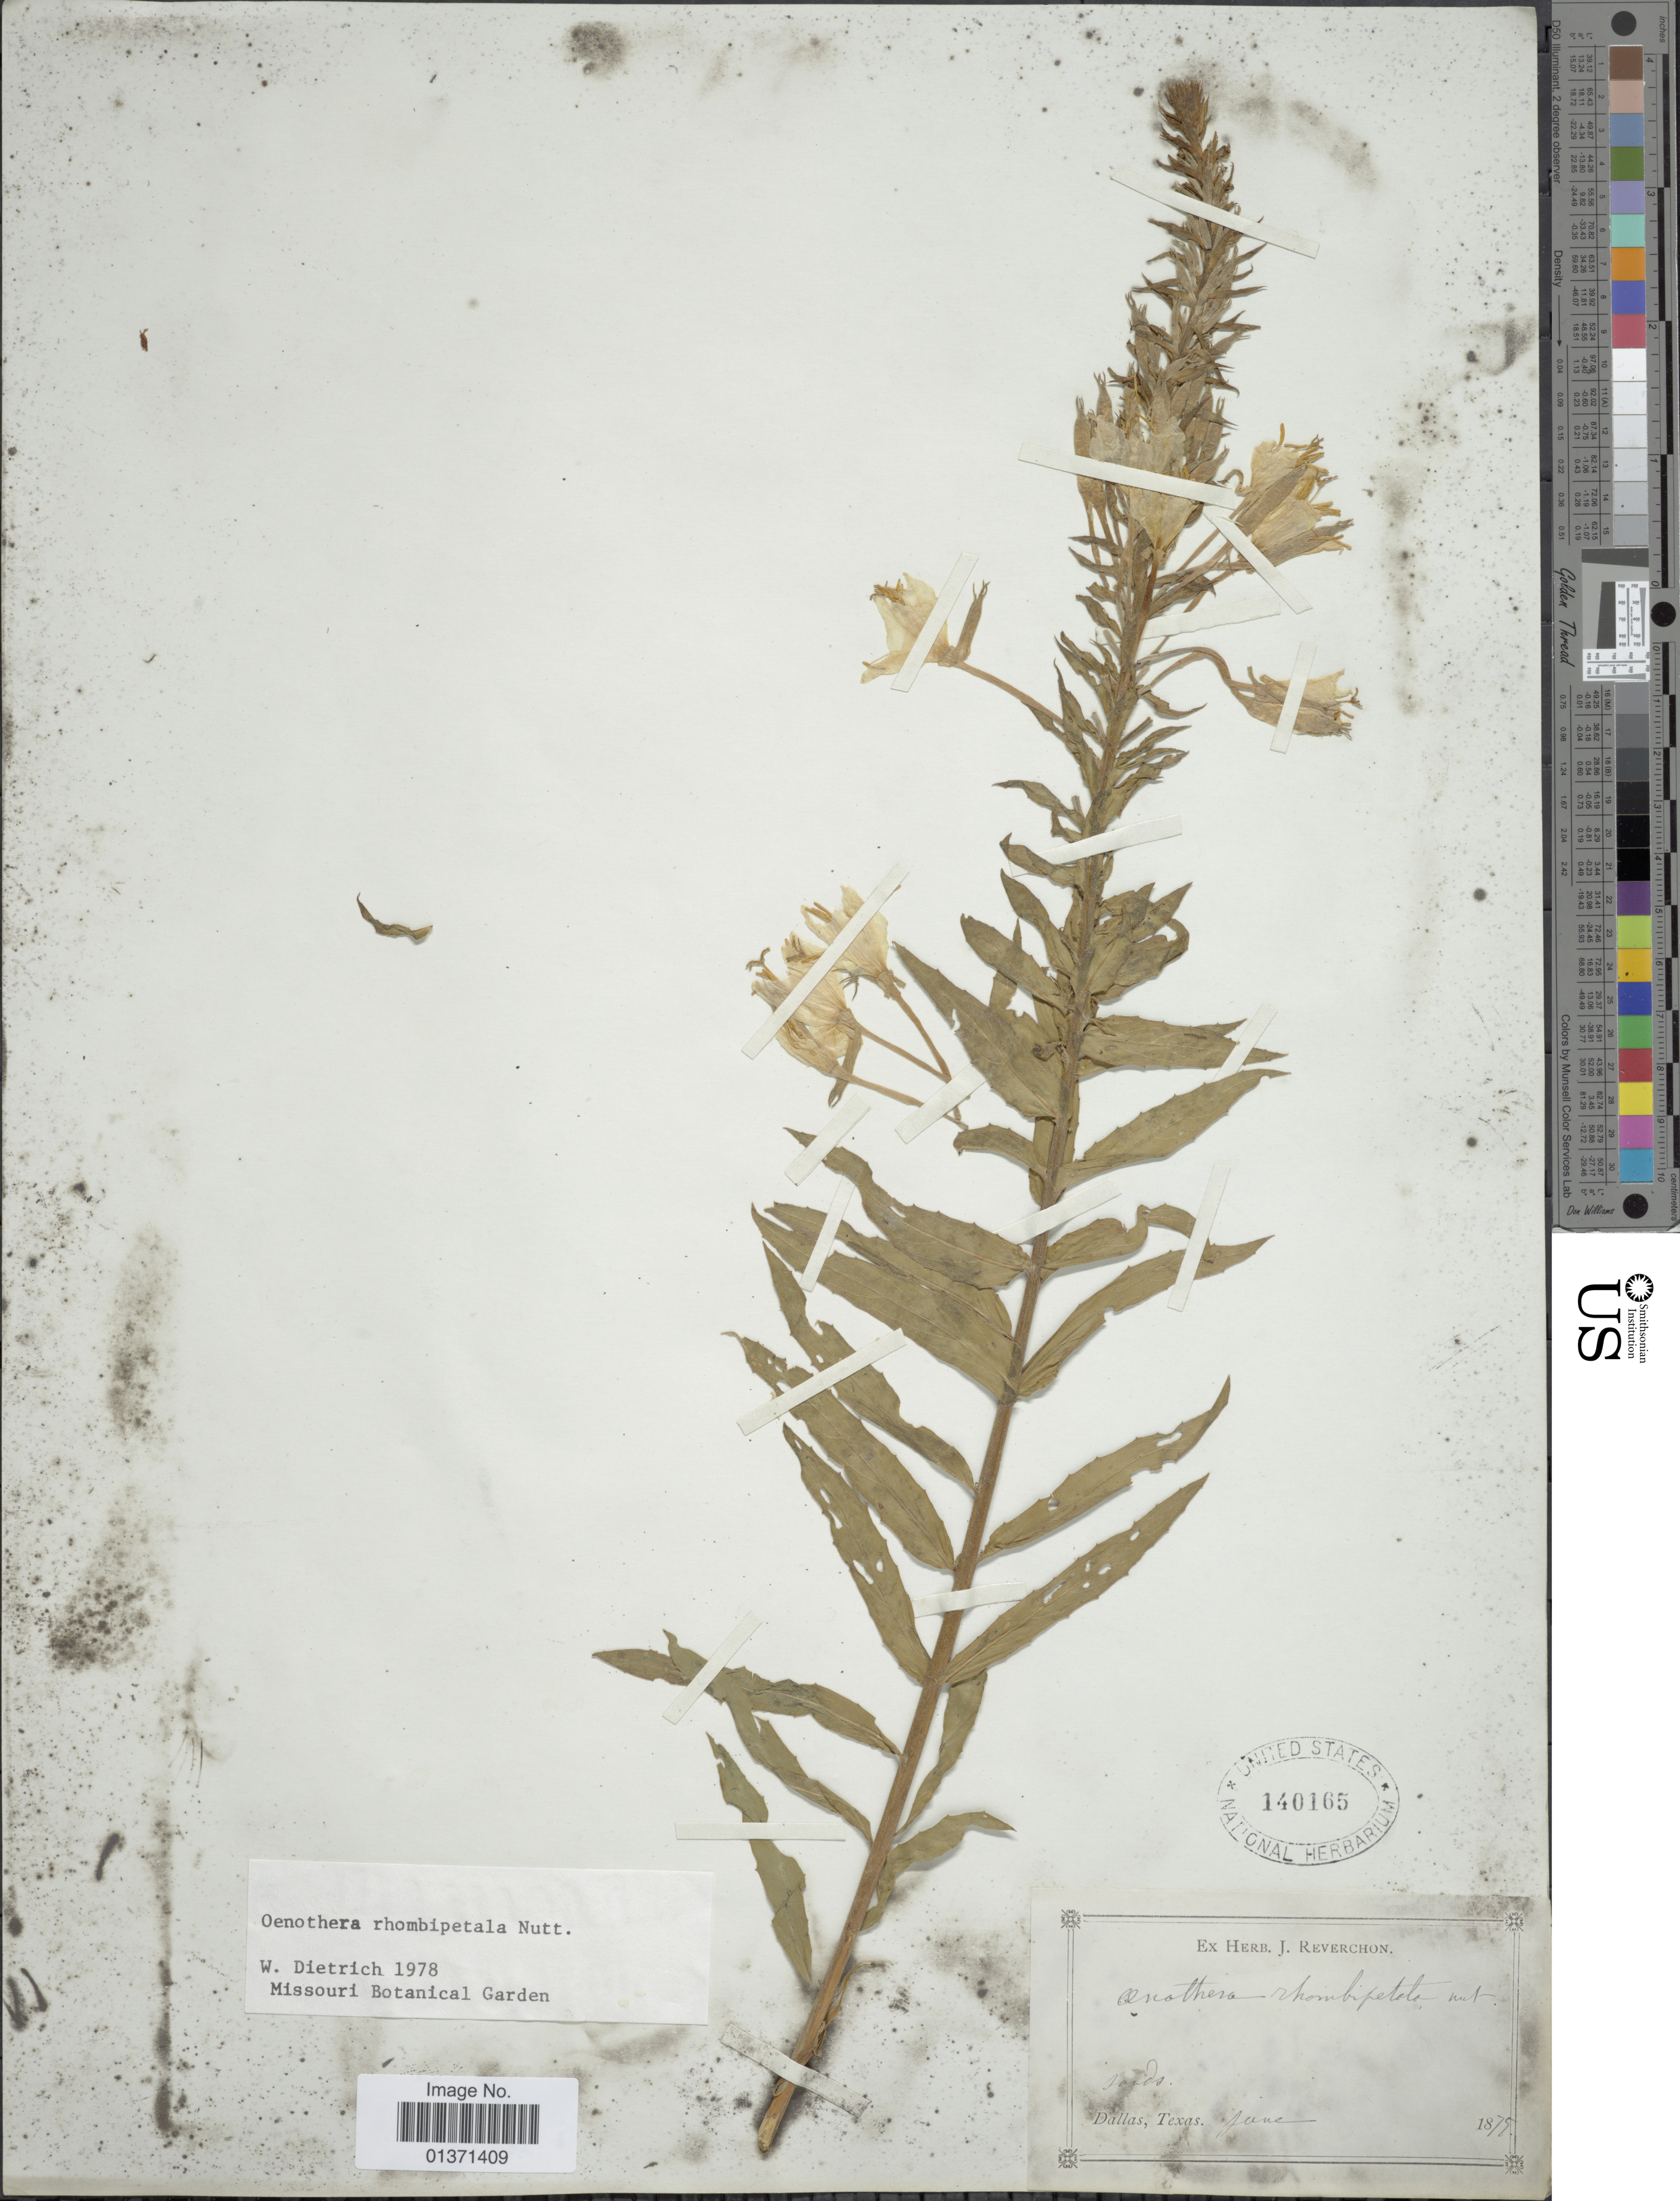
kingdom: Plantae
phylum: Tracheophyta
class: Magnoliopsida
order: Myrtales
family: Onagraceae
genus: Oenothera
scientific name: Oenothera rhombipetala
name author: Nutt. ex Torr & A. Gray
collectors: J. Reverchon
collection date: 1875-06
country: United States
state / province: Texas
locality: Dallas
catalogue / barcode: US 140165